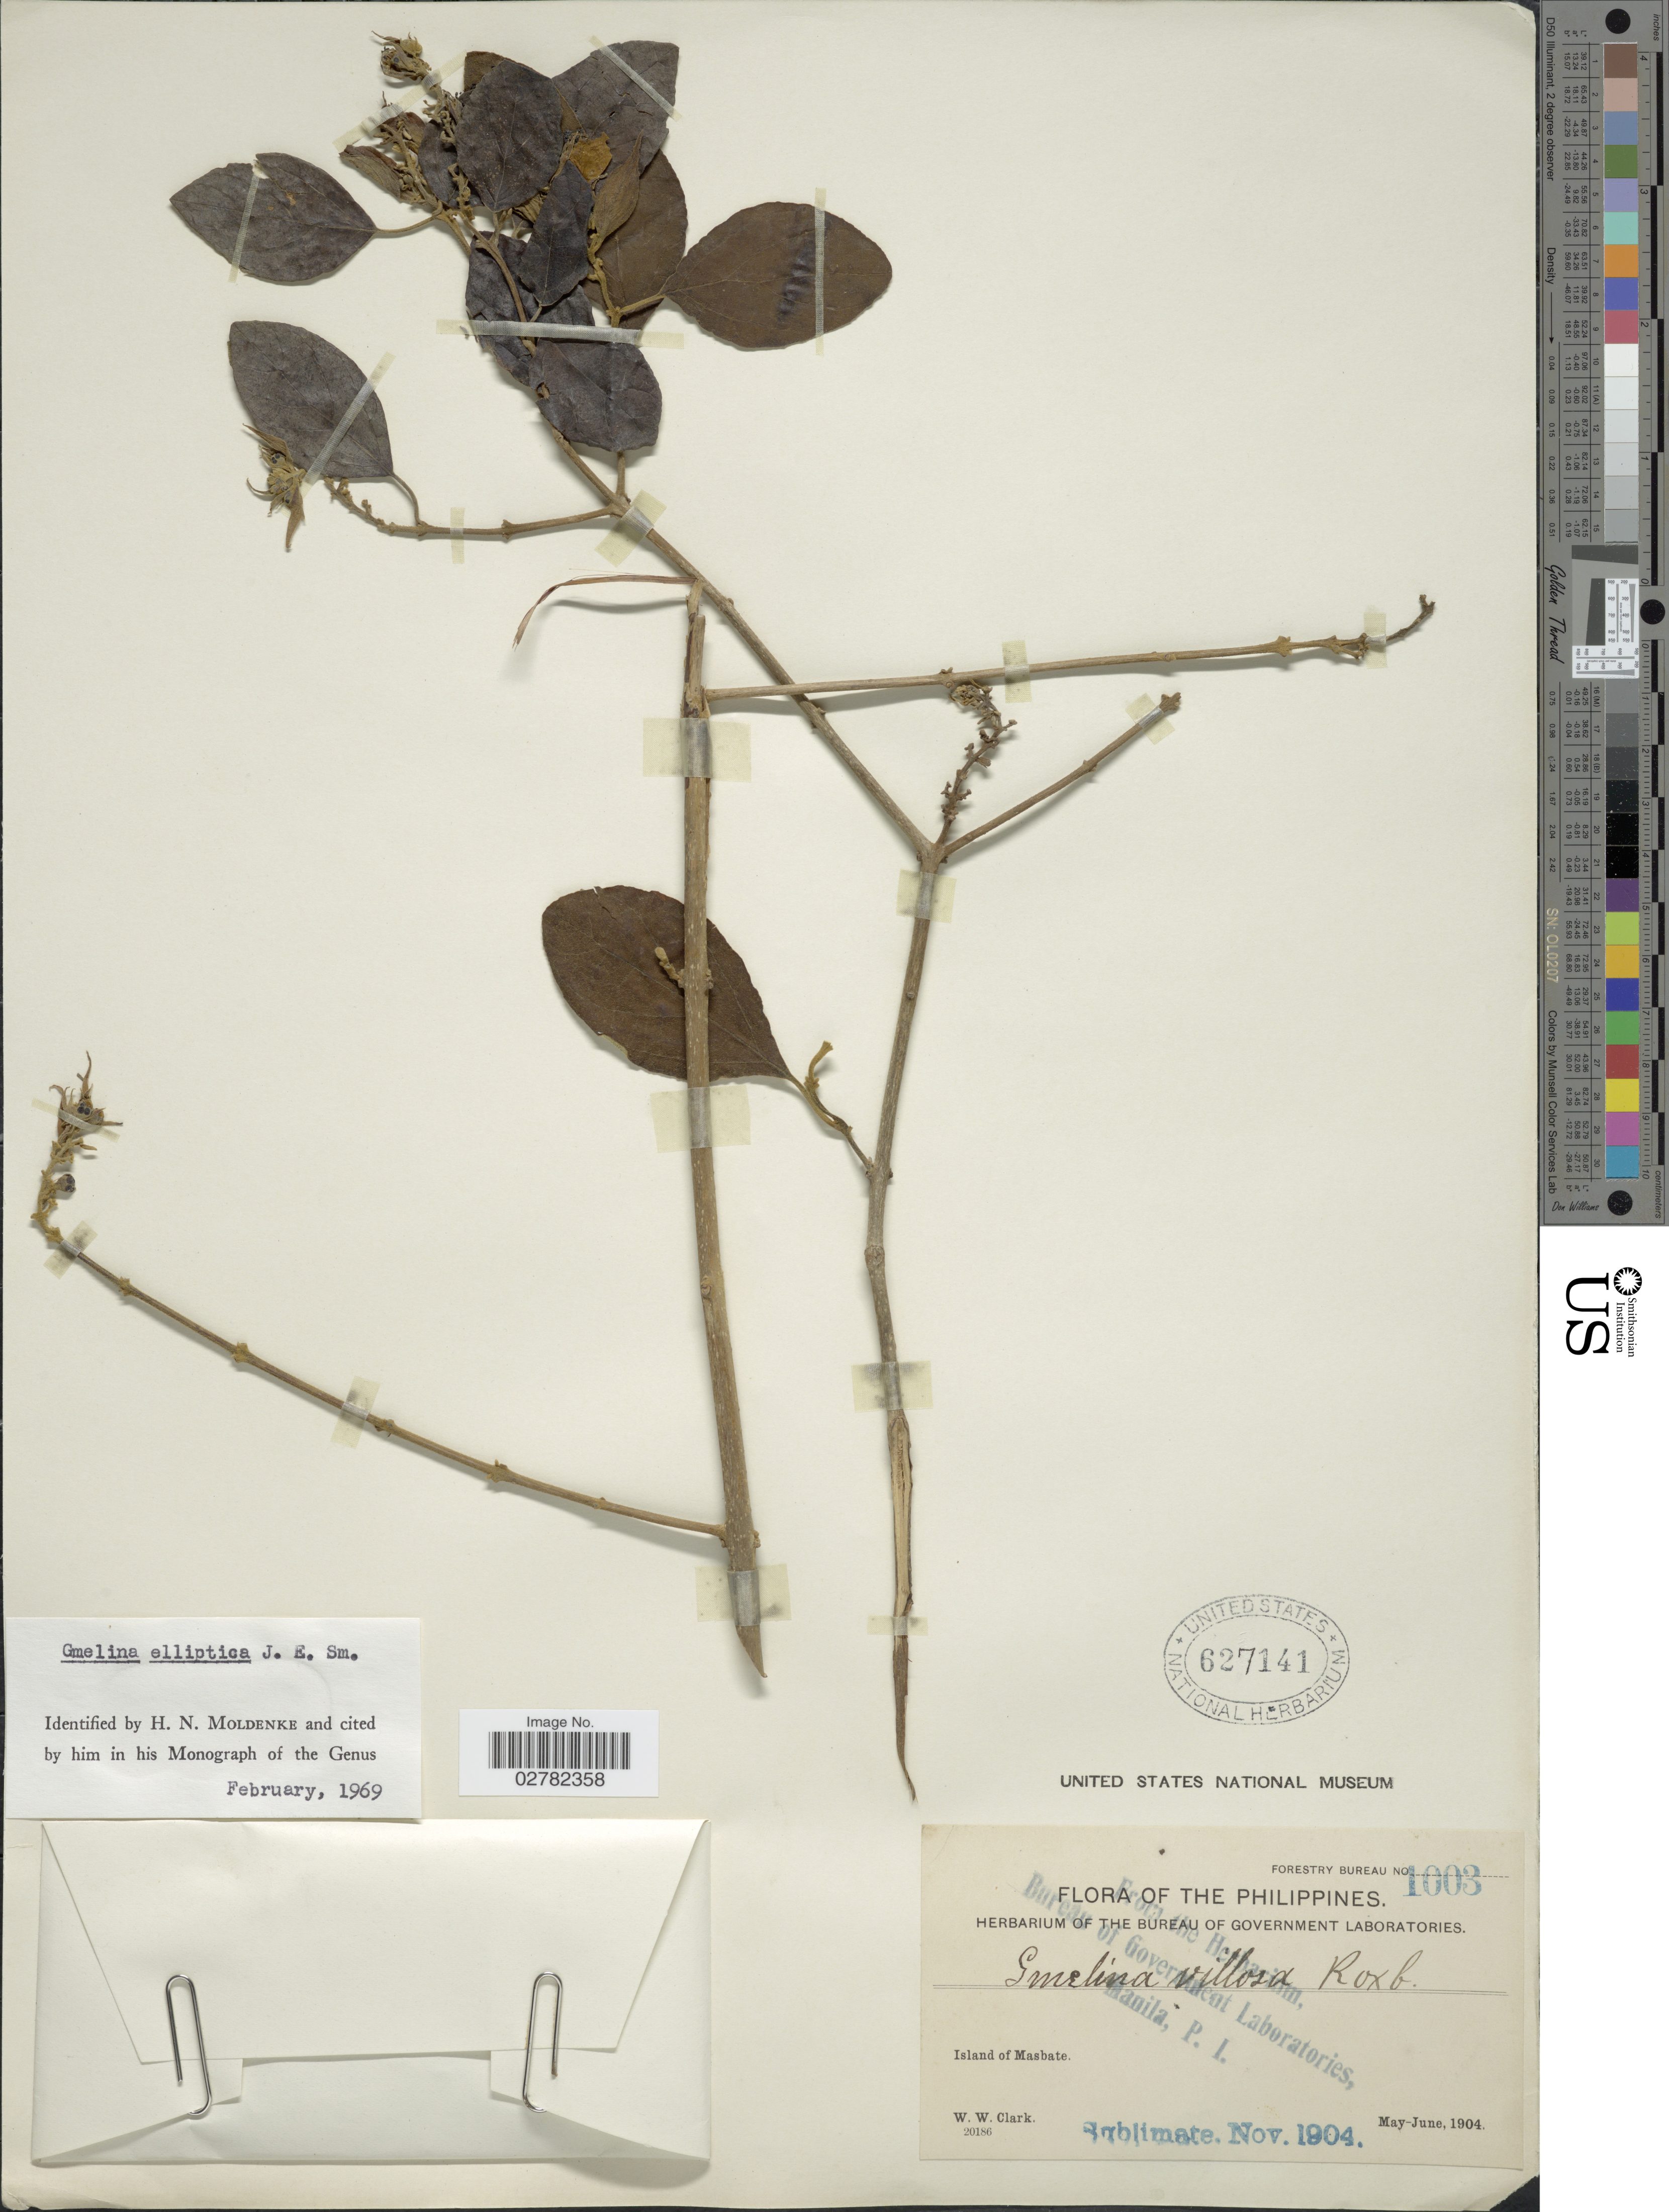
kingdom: Plantae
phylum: Tracheophyta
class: Magnoliopsida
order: Lamiales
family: Lamiaceae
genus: Gmelina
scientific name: Gmelina elliptica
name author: Sm.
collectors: W. W. Clark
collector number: Forestry Bureau 1003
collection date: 1904-05/1904-06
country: Philippines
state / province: Bicol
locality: Island of Masbate.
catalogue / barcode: US 627141